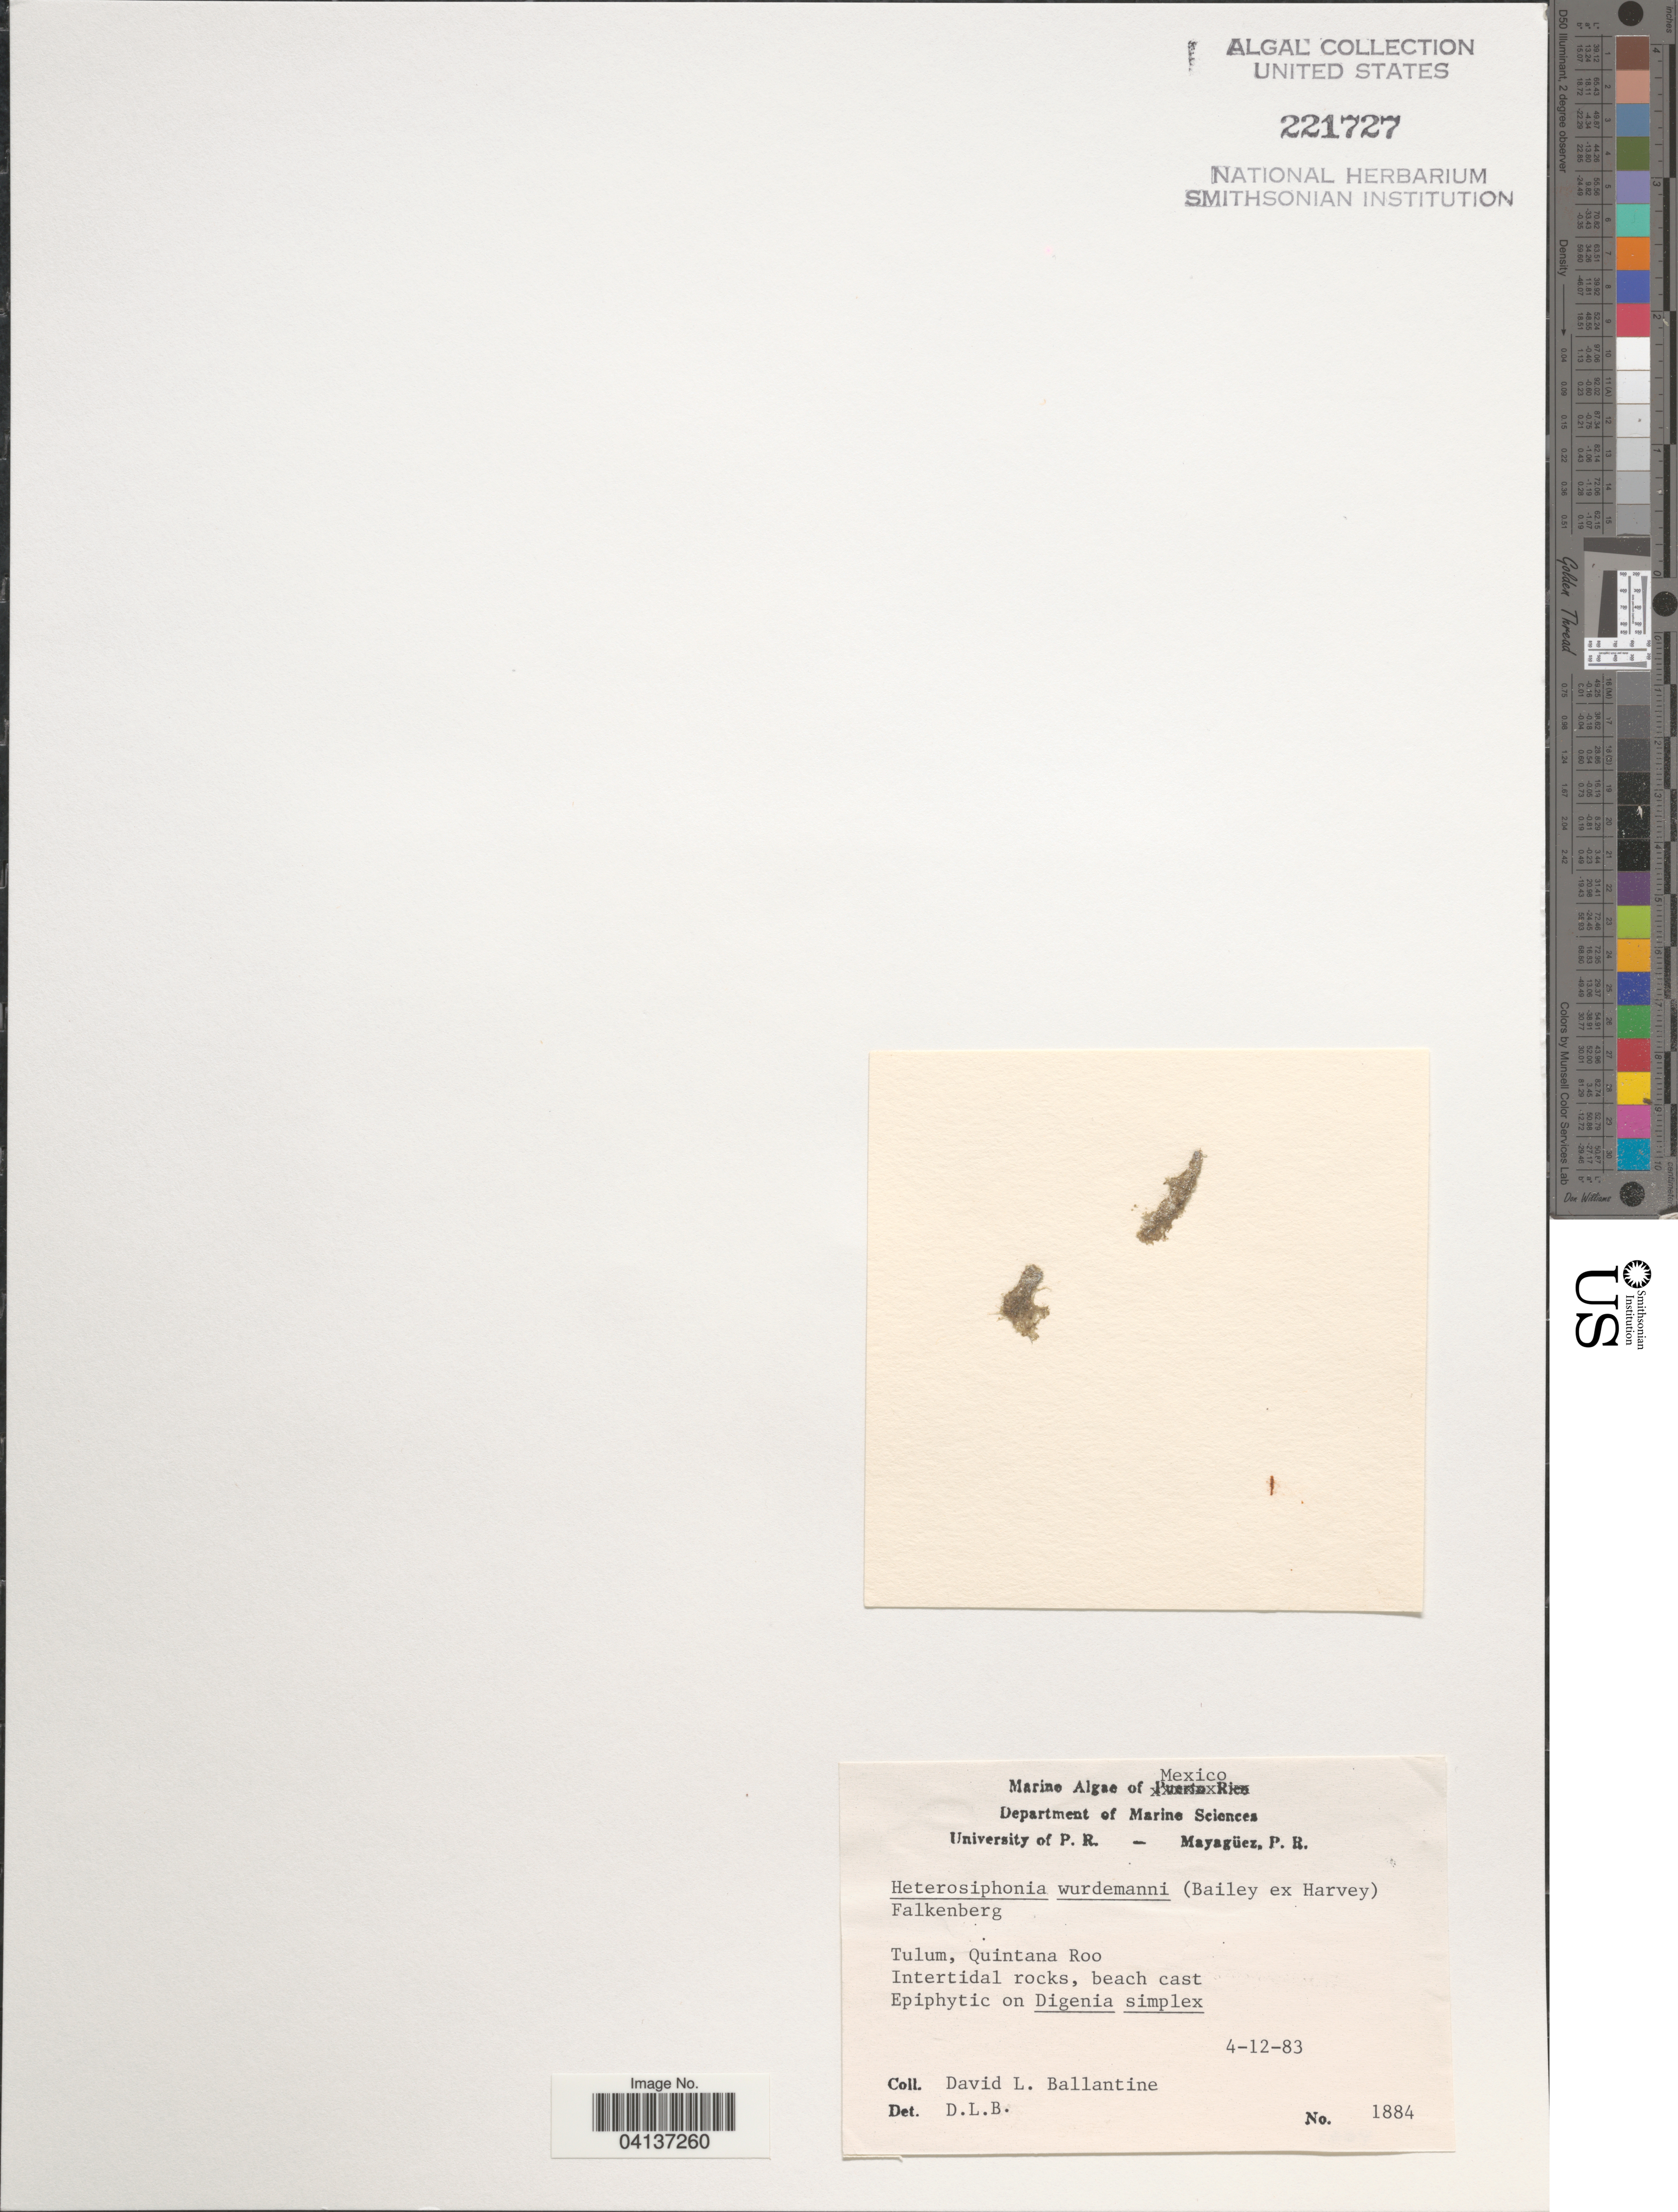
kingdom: Plantae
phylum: Rhodophyta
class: Florideophyceae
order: Ceramiales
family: Dasyaceae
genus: Heterosiphonia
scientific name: Heterosiphonia crispella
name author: (C. Agardh) M.J. Wynne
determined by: Algae name updating Project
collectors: D.L. Ballantine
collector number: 1884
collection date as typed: Transcribed d/m/y: 12/4/83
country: Mexico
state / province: Quintana Roo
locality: Tulum. Beach cast.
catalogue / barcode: US 221727